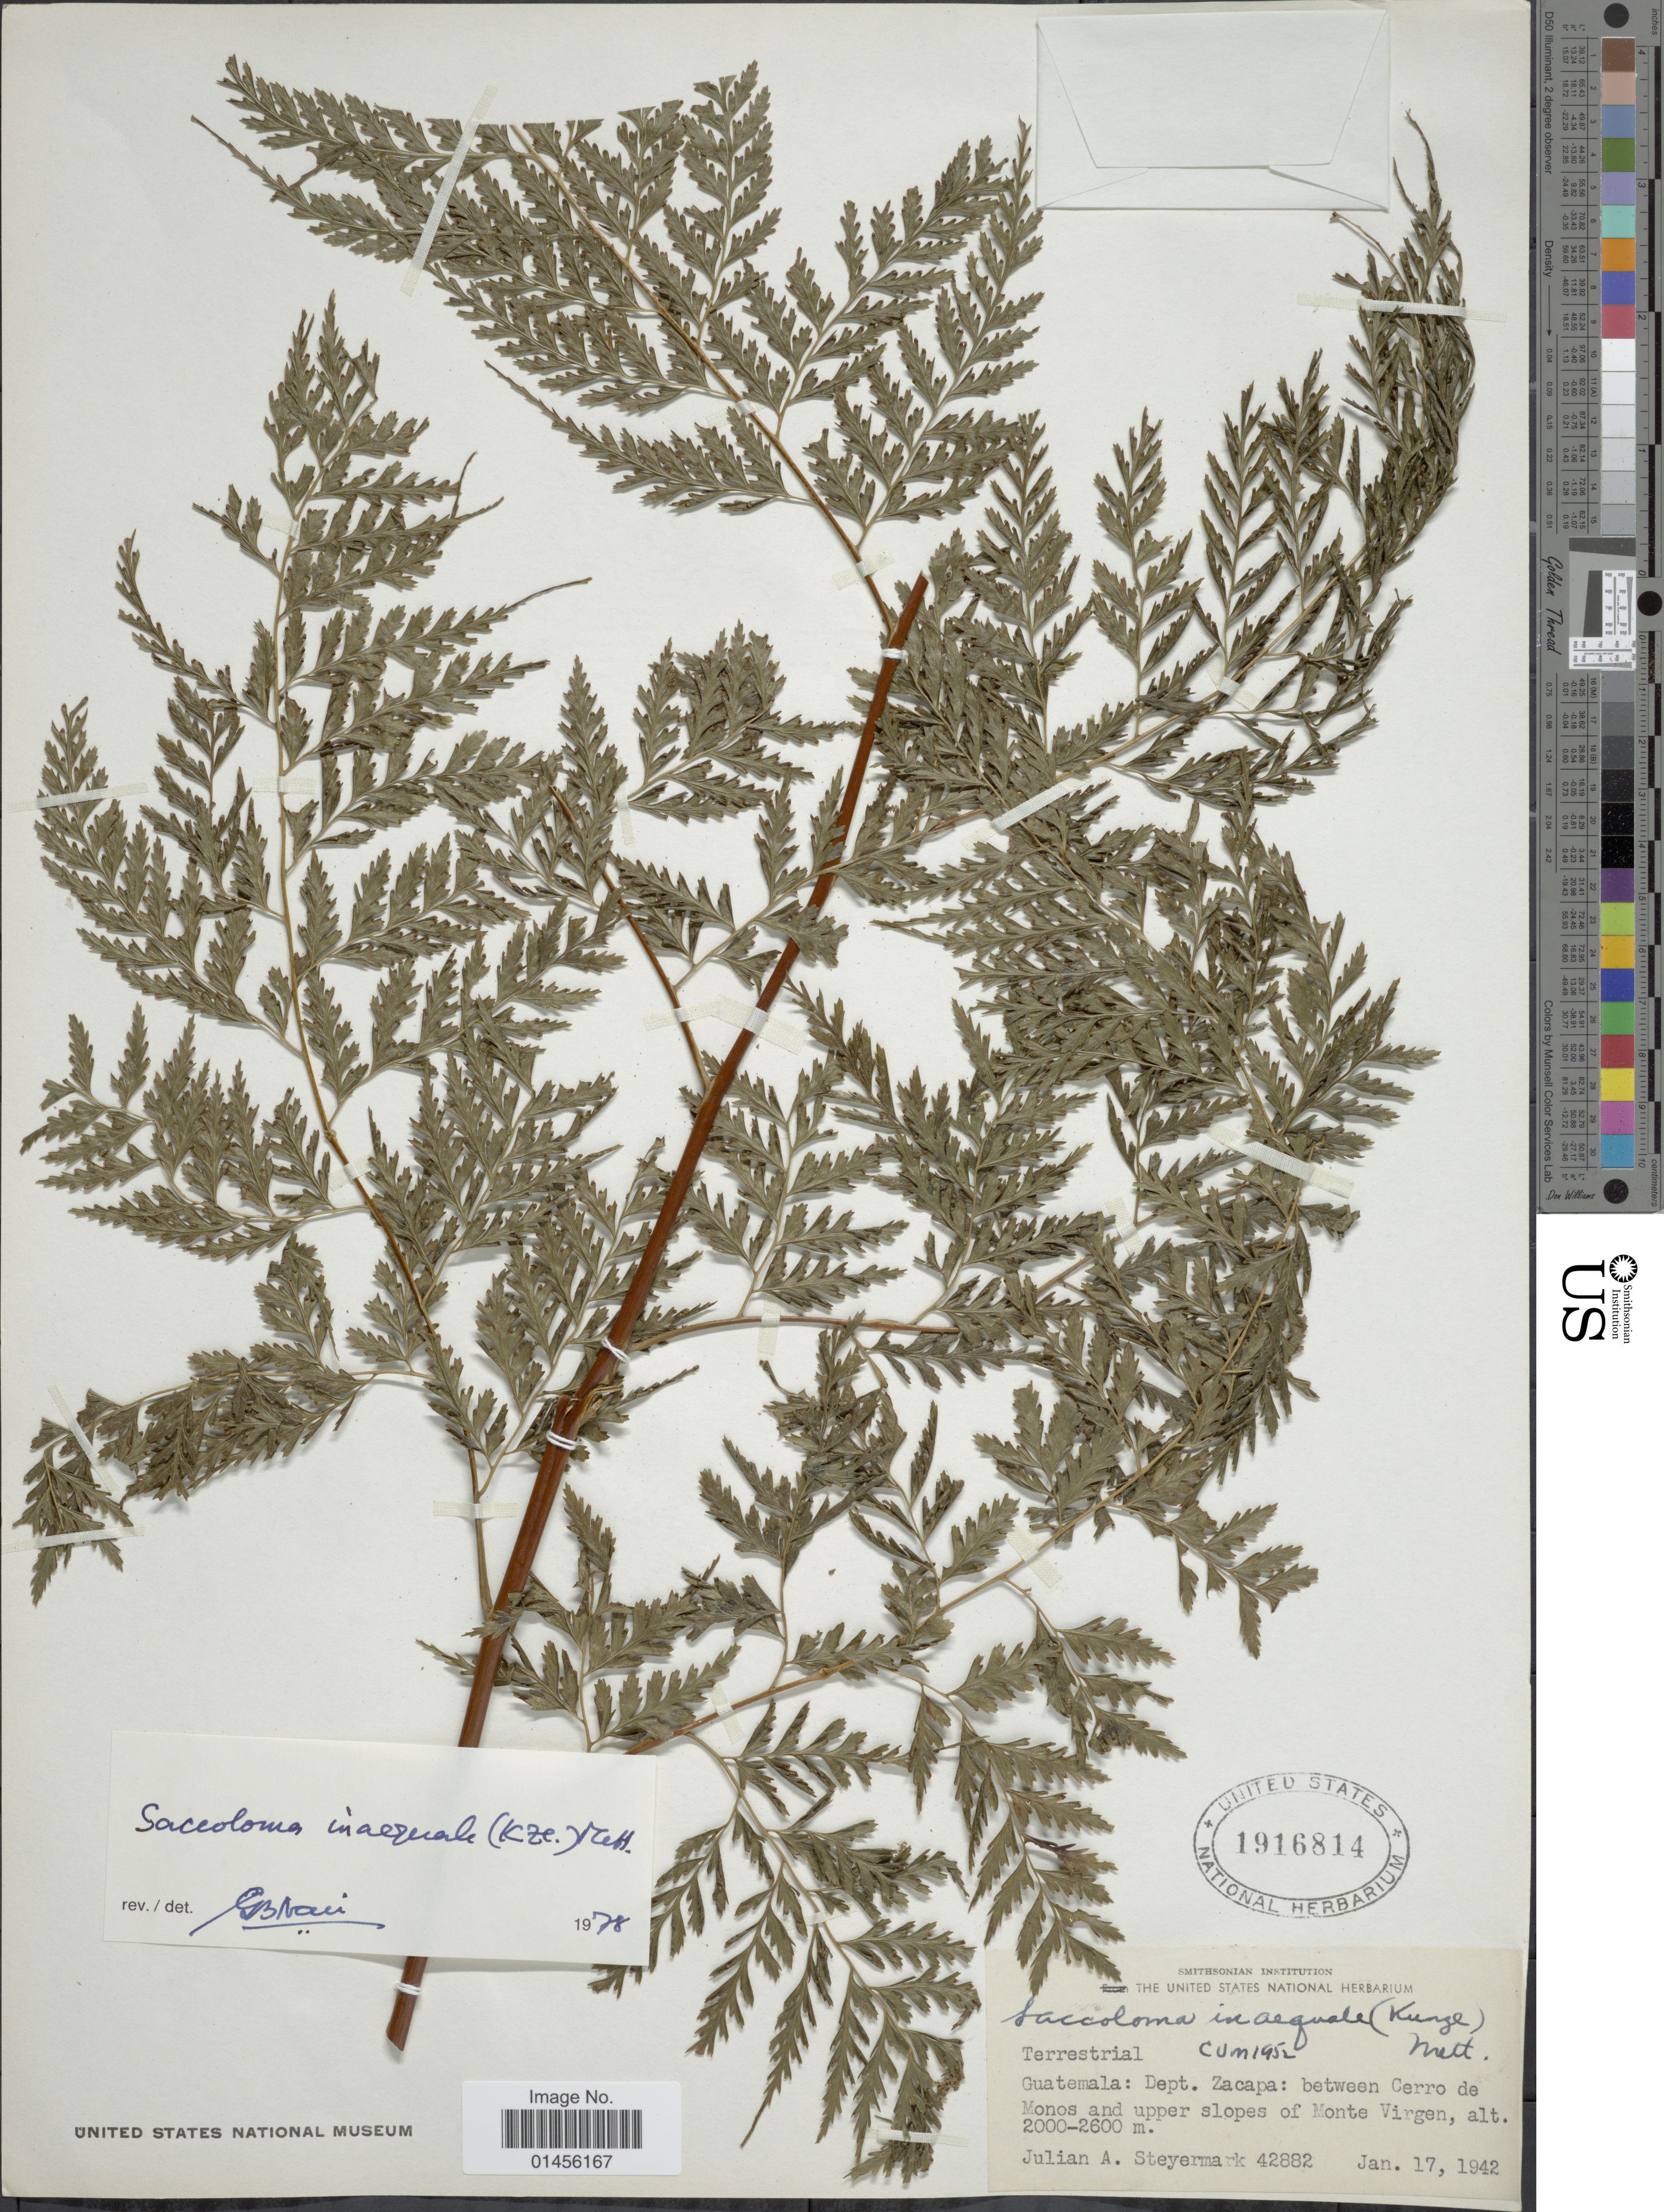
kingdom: Plantae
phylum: Tracheophyta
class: Polypodiopsida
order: Polypodiales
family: Saccolomataceae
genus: Saccoloma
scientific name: Saccoloma inaequale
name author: (Kunze) Mett.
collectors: J. Steyermark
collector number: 42882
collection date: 1942-01-17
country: Guatemala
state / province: Zacapa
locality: Dept. Zacapa: between Cerro de Monos and upper slopes of Monte Virgen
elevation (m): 2000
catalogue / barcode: US 1916814